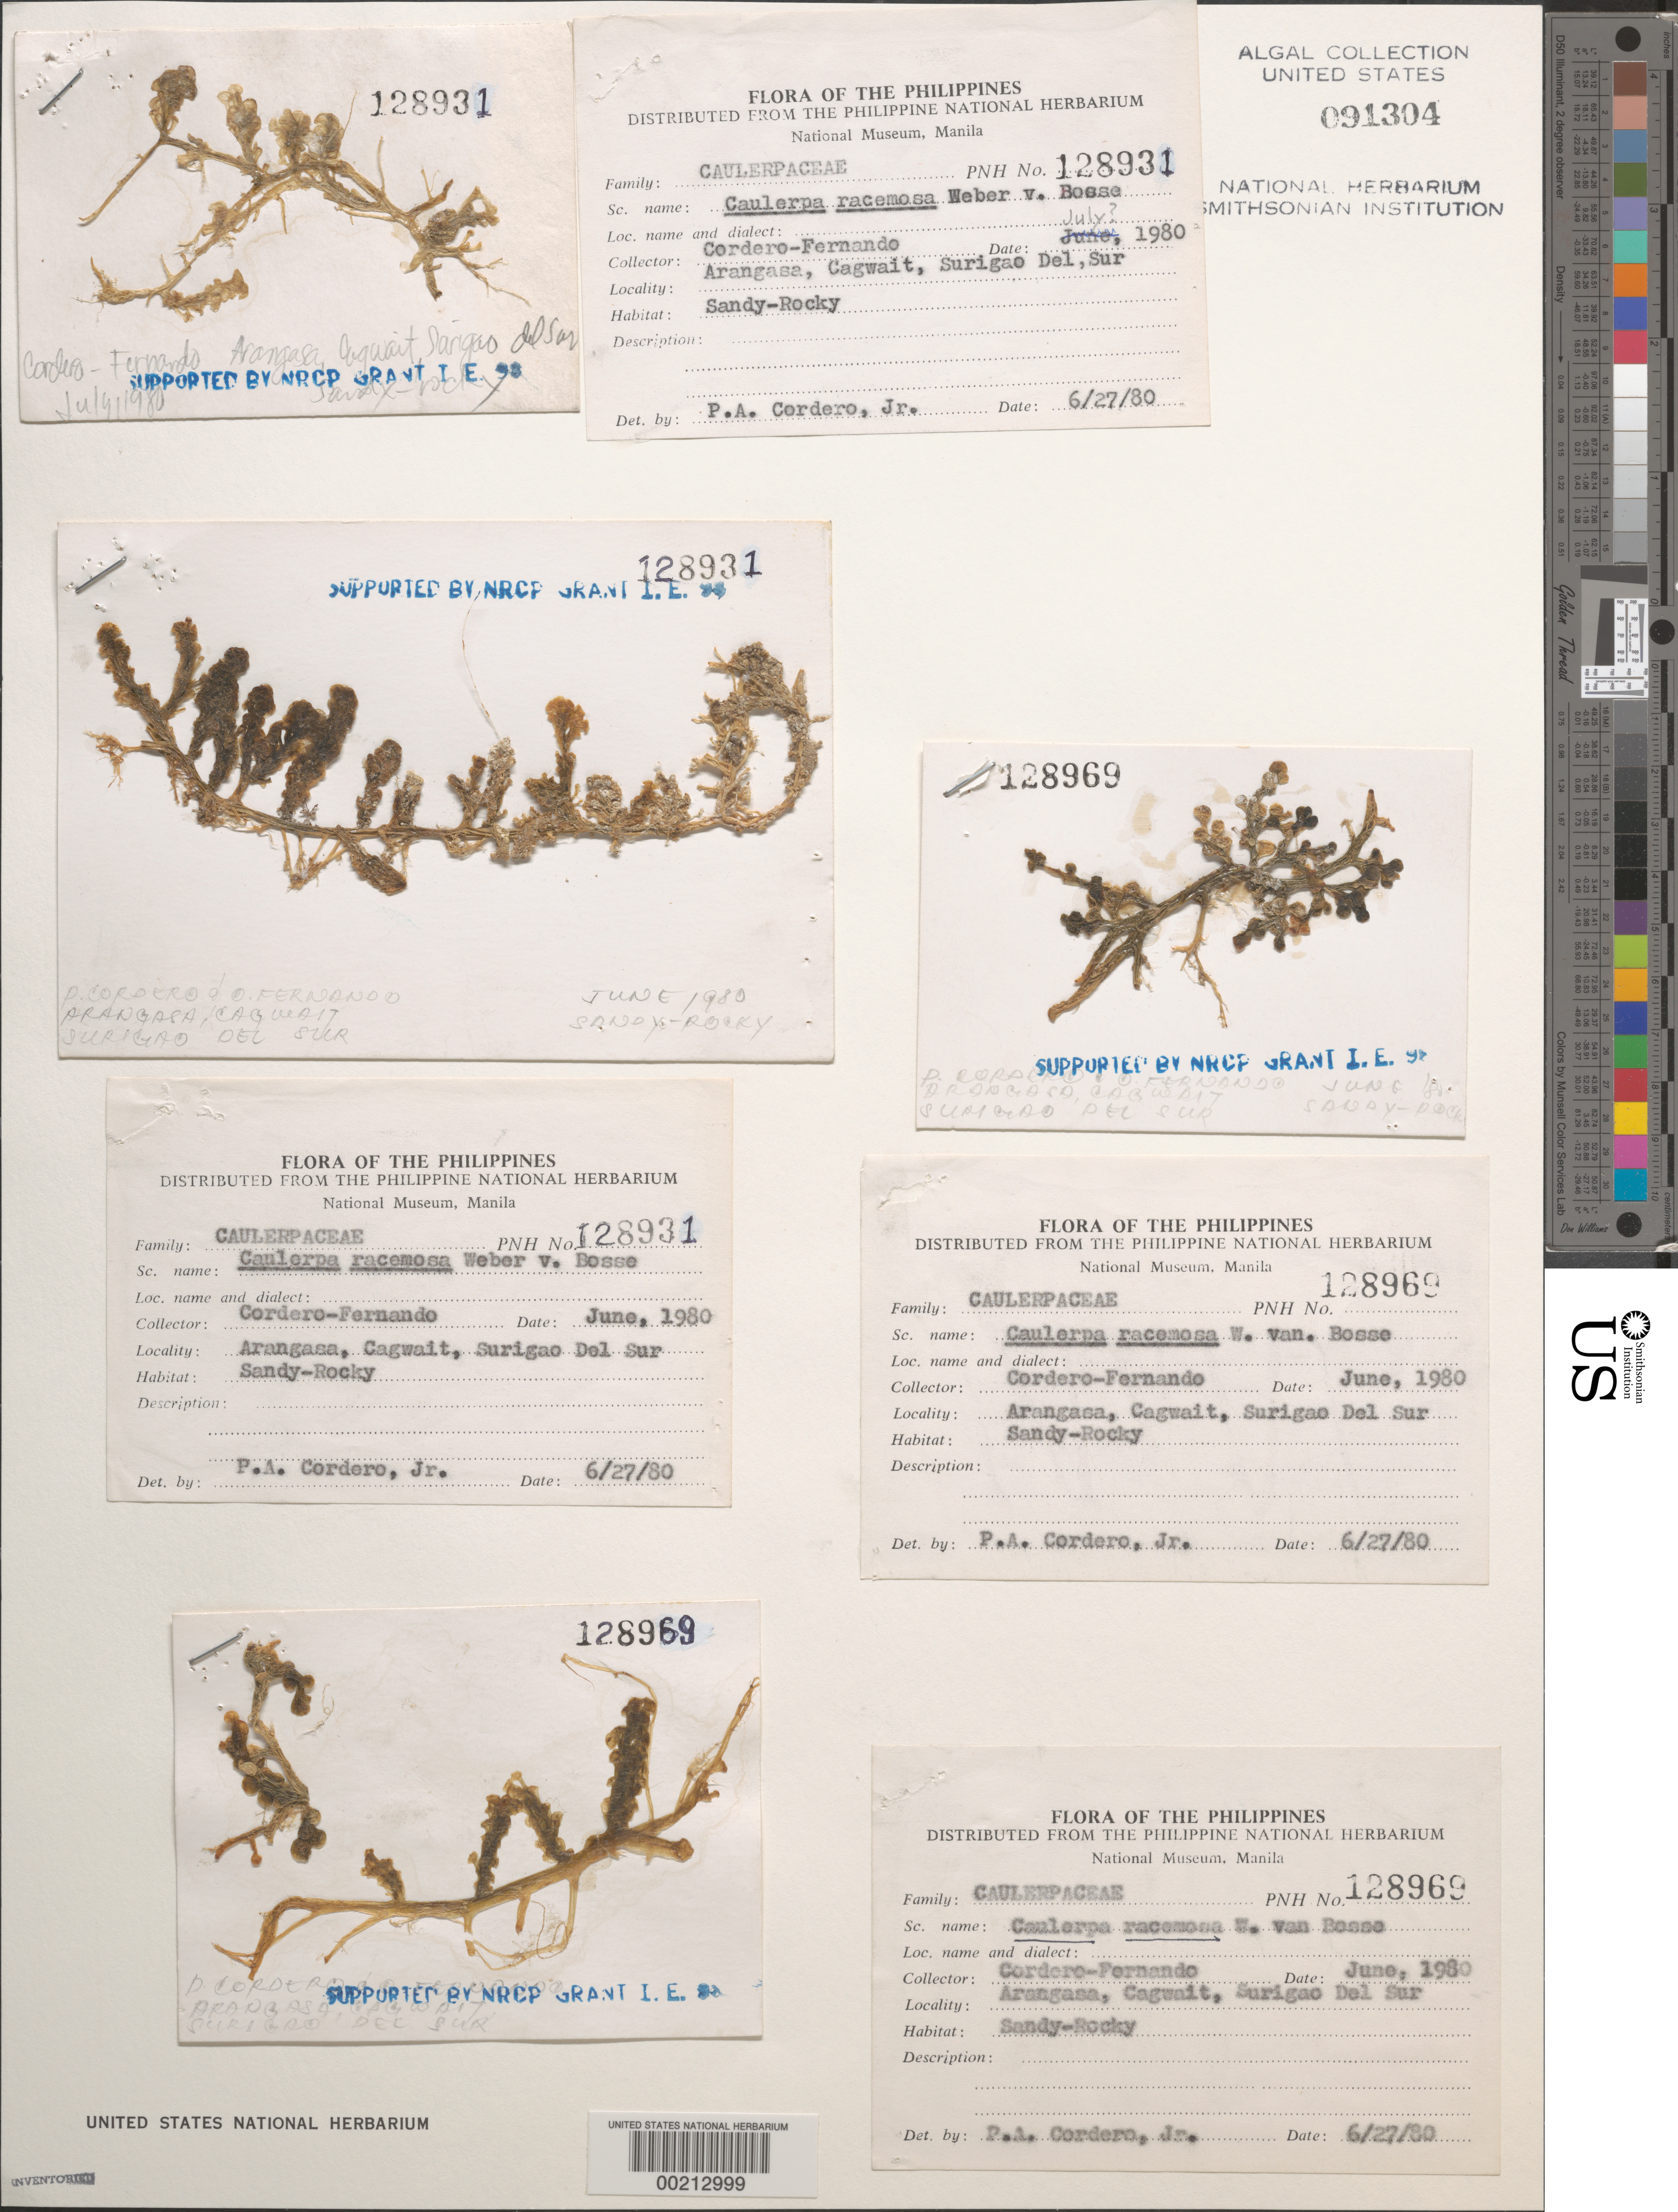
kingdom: Plantae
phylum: Chlorophyta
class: Ulvophyceae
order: Bryopsidales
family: Caulerpaceae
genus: Caulerpa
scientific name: Caulerpa racemosa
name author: (Forssk.) J. Agardh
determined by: Cordero, P. A., Jr.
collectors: P. A. Cordero & O. Fernando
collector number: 128931 & 128969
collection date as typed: Jun 1980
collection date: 1980-06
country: Philippines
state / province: Caraga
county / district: Surigao del Sur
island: Mindanao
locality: Arangasa, Cagwait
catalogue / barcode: US 91304